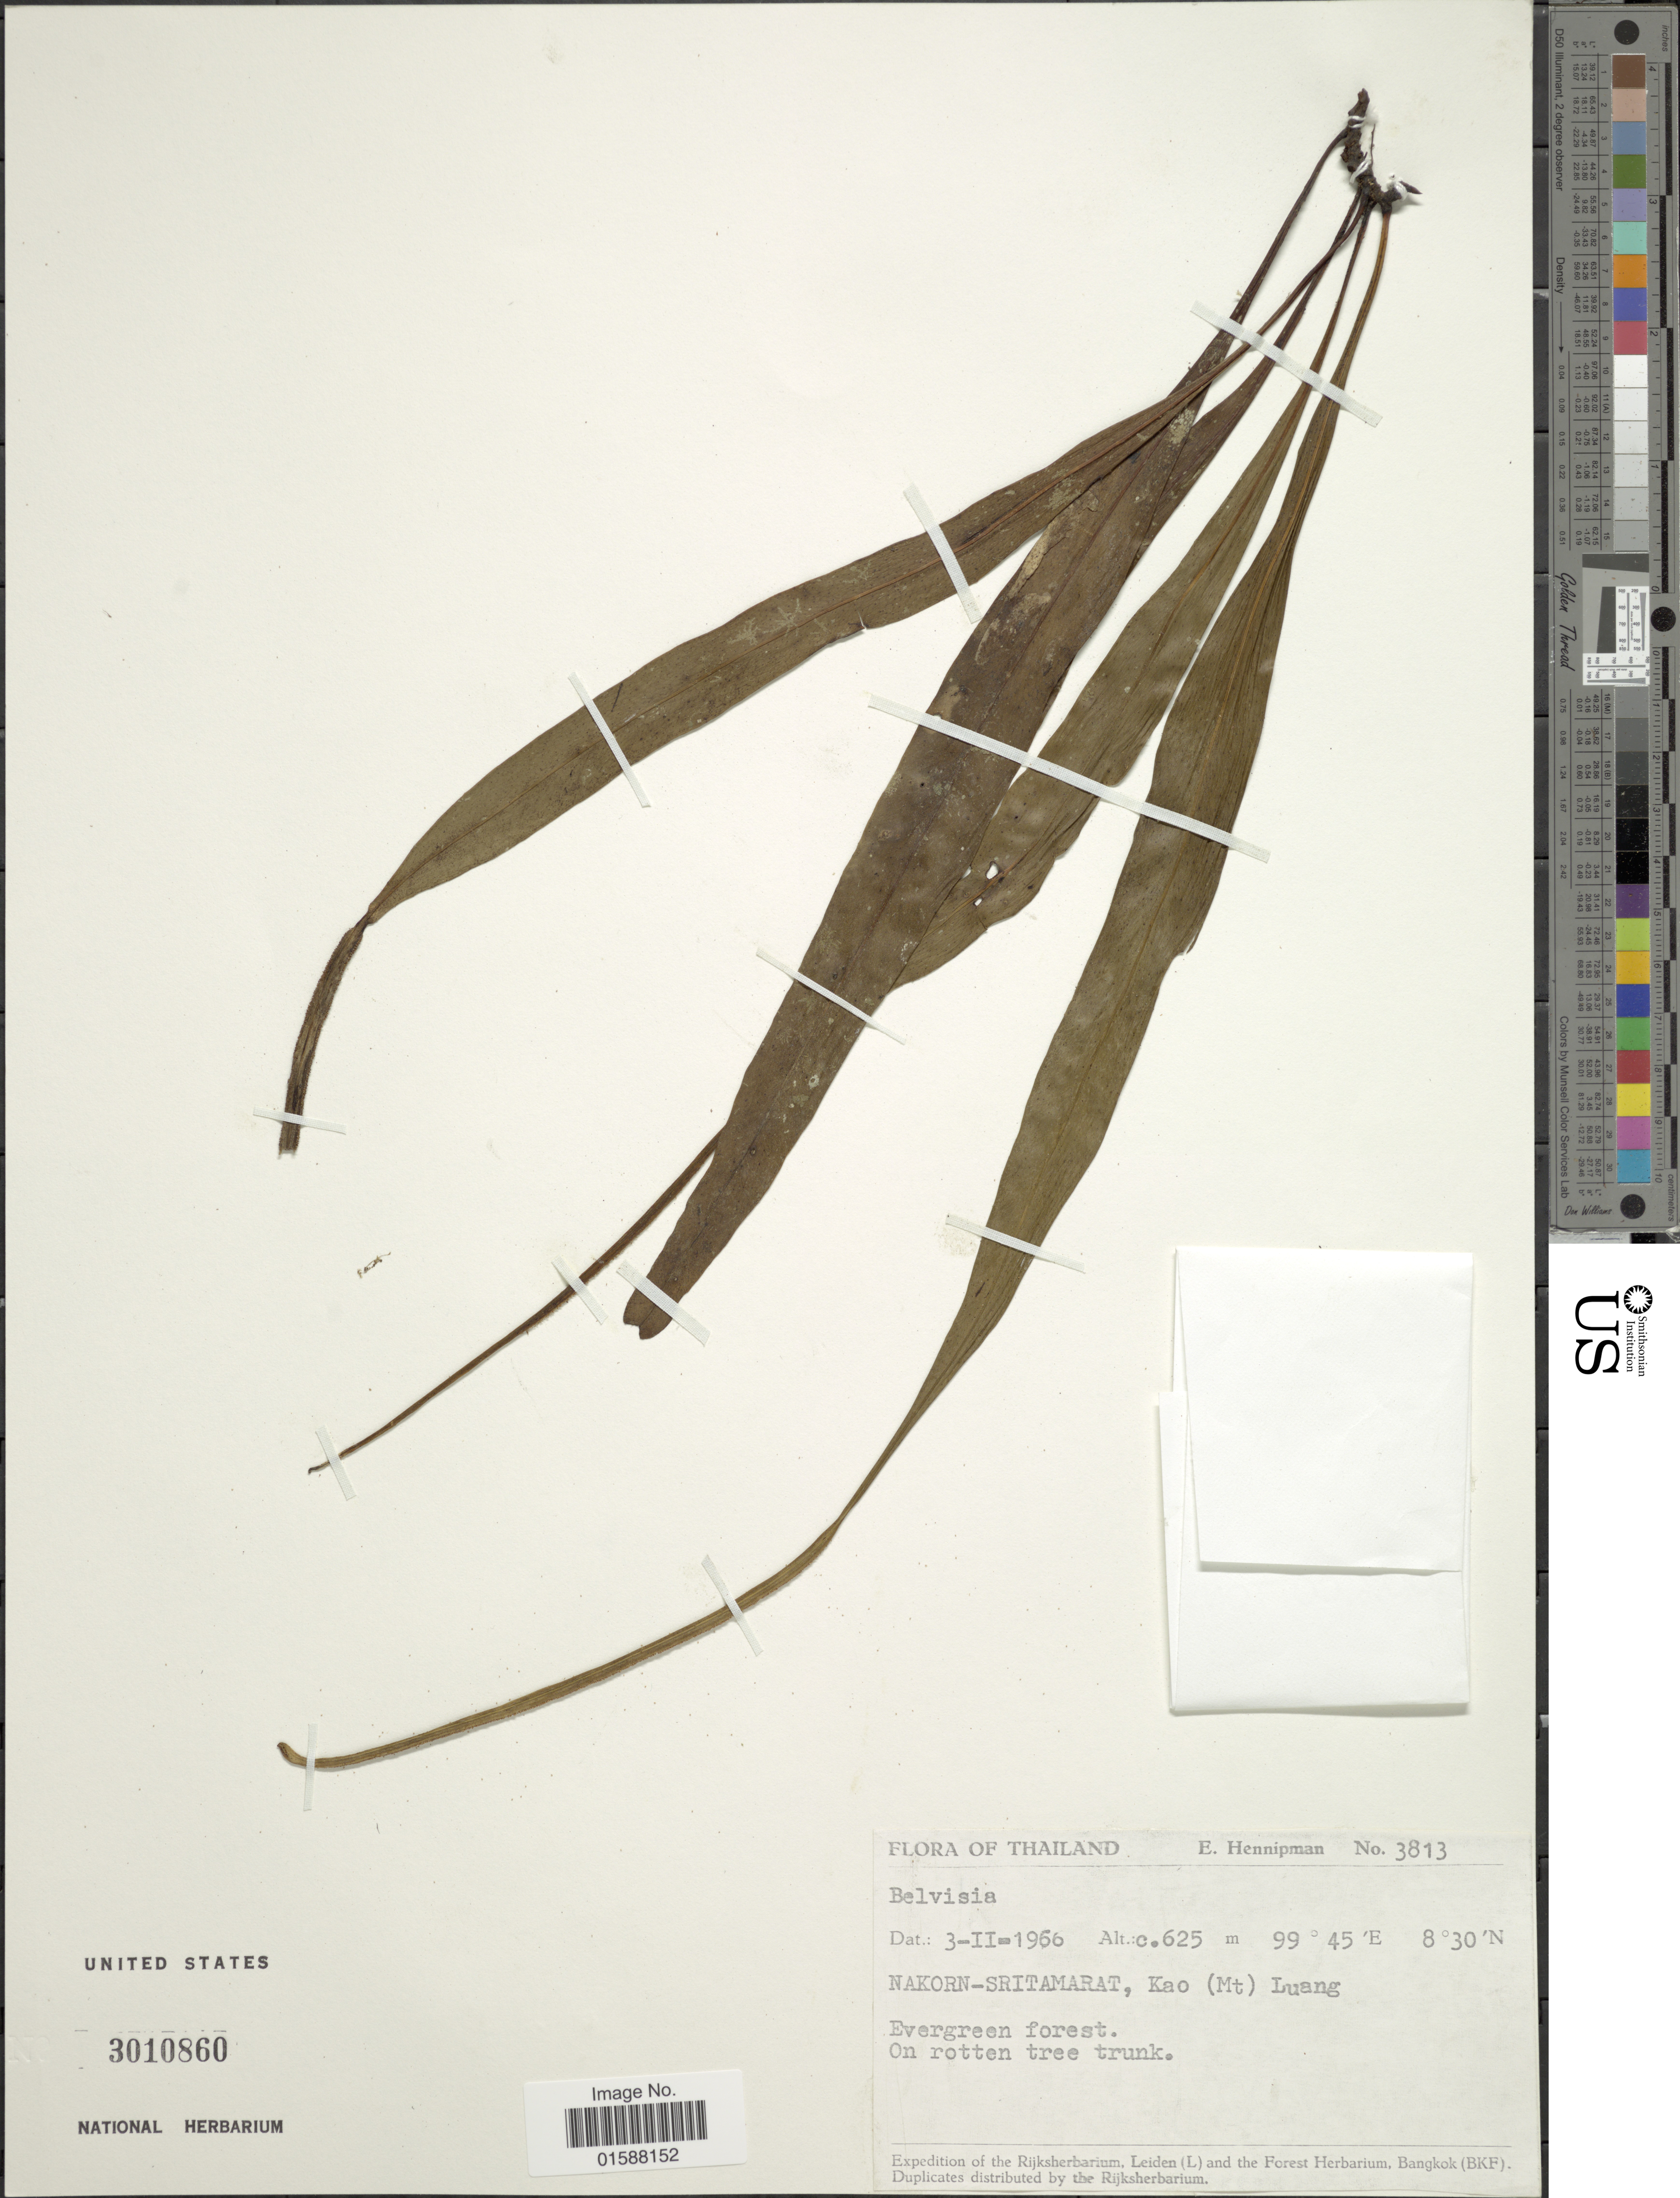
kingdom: Plantae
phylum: Tracheophyta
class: Polypodiopsida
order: Polypodiales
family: Polypodiaceae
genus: Lepisorus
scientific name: Lepisorus sp.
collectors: E. Hennipman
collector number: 3813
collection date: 1966-02-03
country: Thailand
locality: Nakorn-Sritamarat, Kao (Mt) Luang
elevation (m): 625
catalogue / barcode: US 3010860